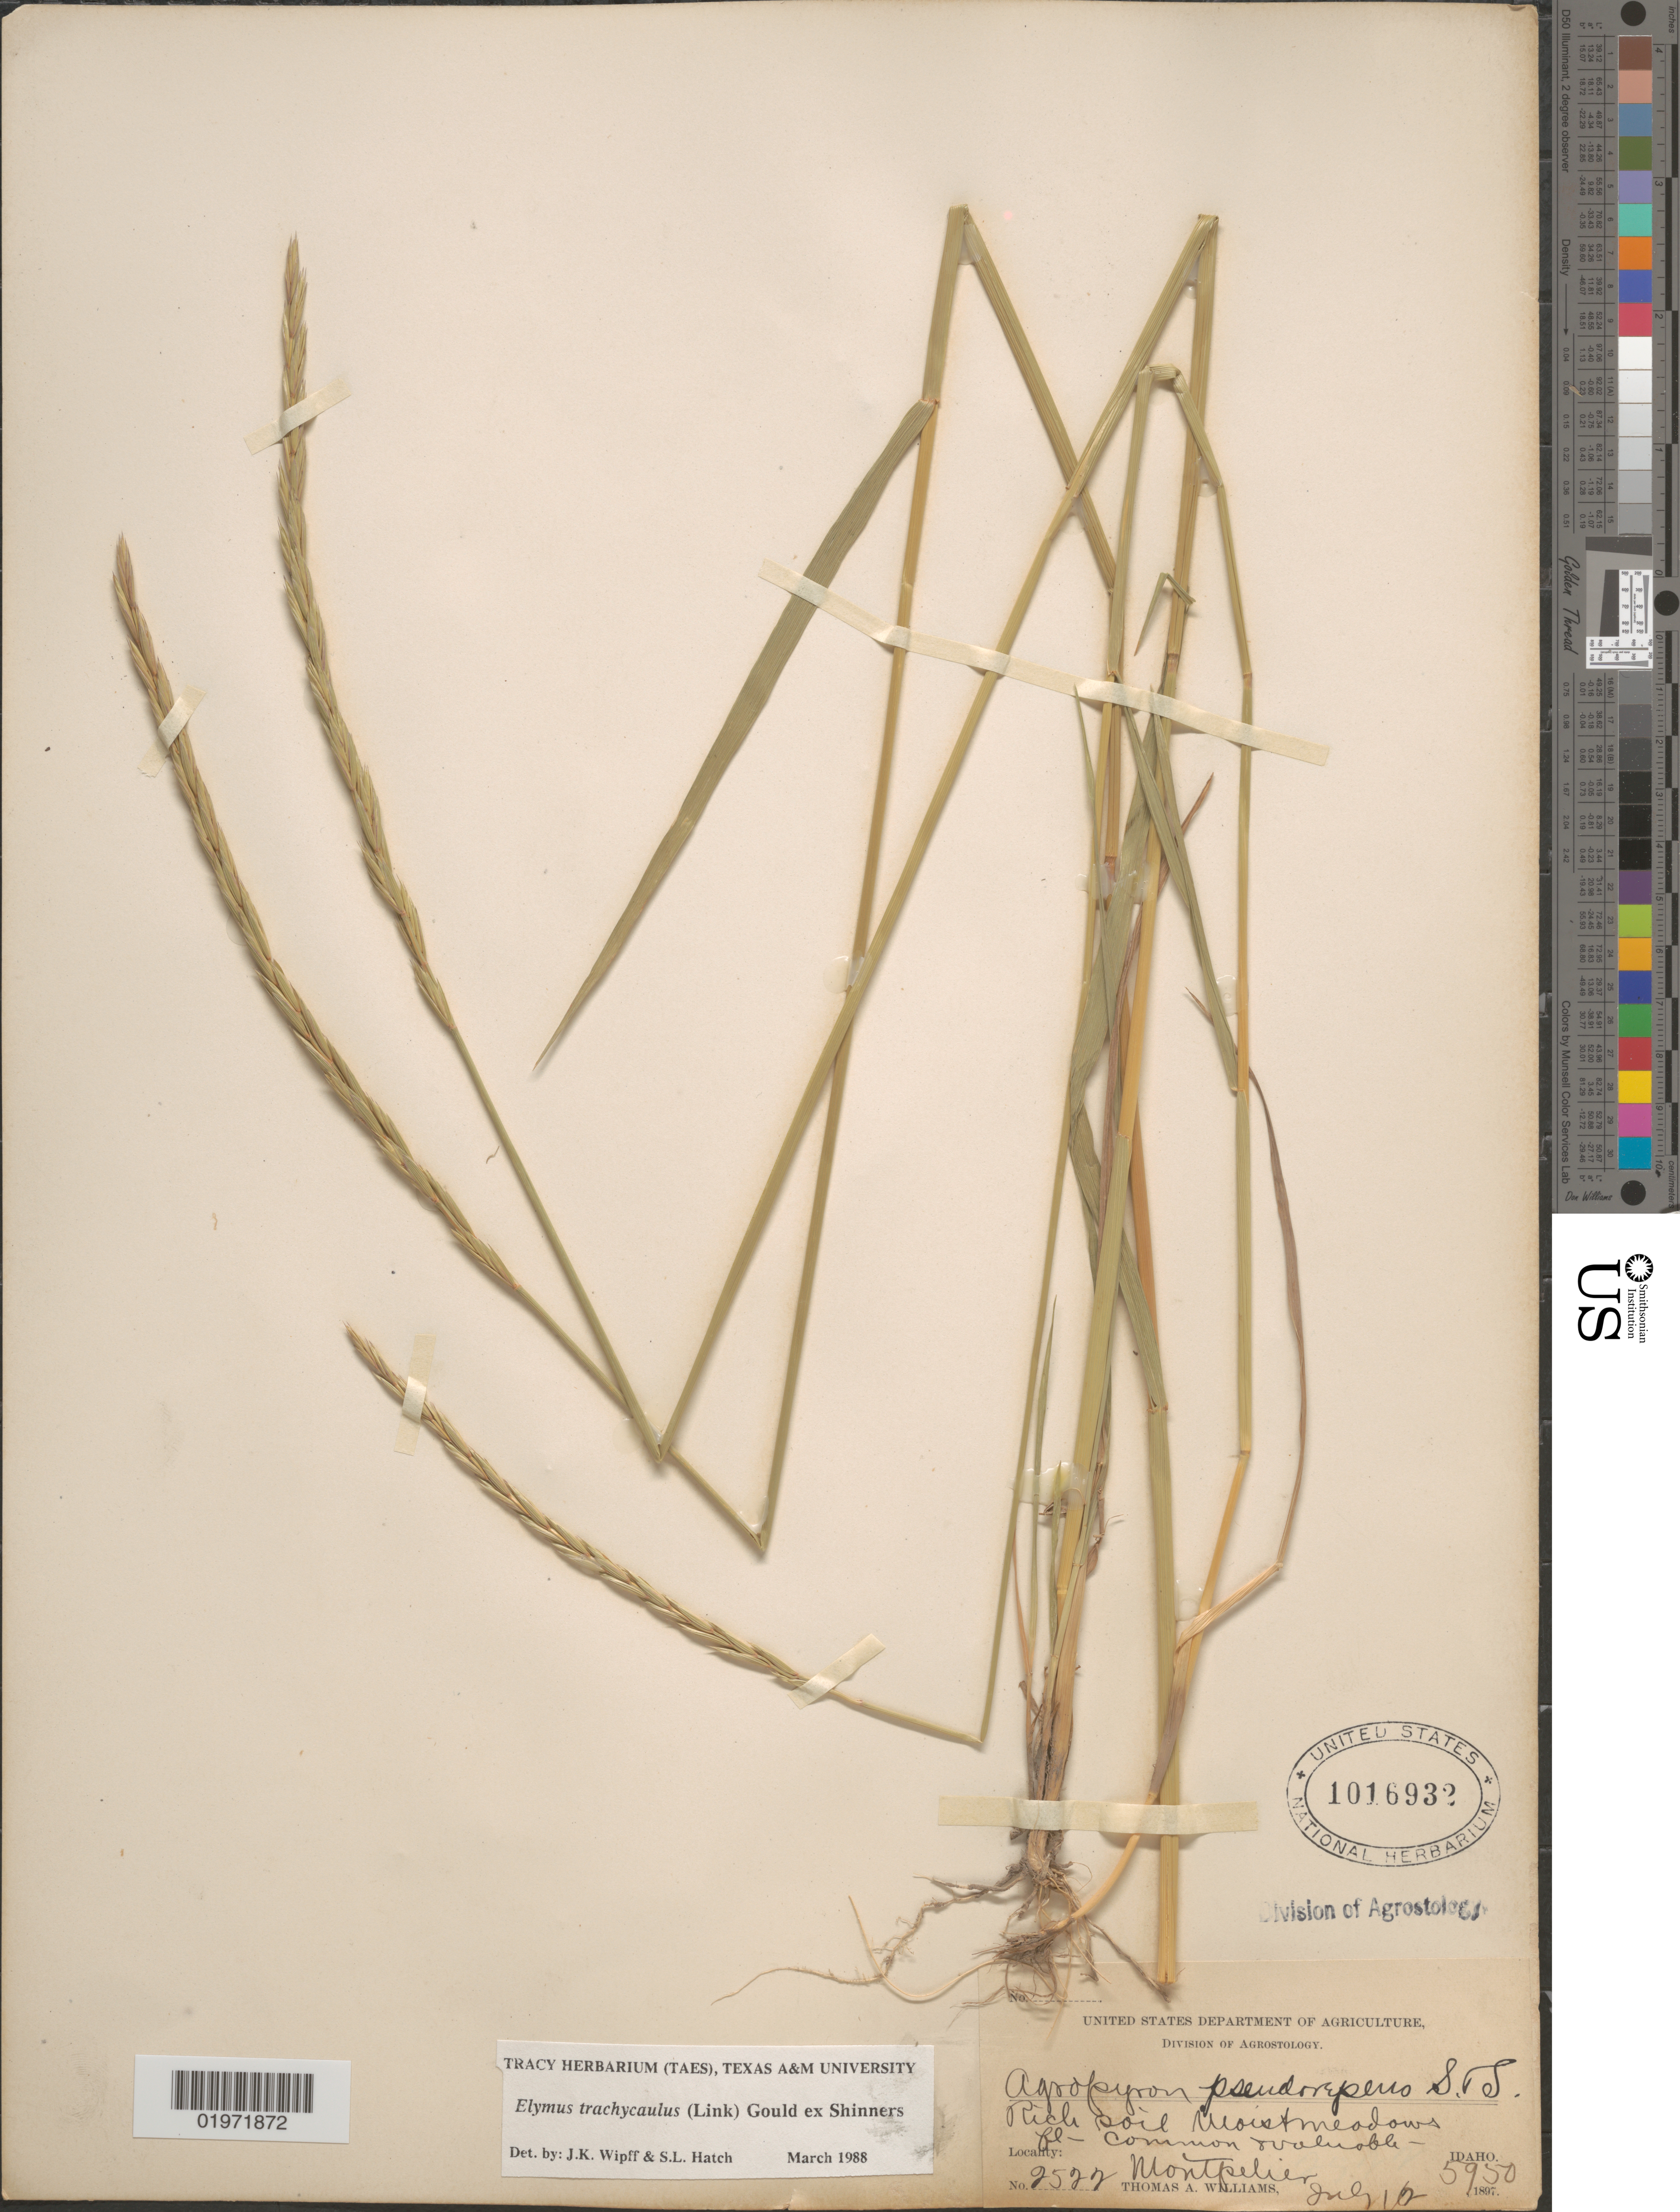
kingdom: Plantae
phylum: Tracheophyta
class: Liliopsida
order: Poales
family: Poaceae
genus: Elymus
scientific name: Elymus trachycaulus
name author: (Link) Gould ex Shinners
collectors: T. A. Williams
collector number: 2522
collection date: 1897-07-16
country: United States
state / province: Idaho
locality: Montpellier.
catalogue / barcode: US 1016932